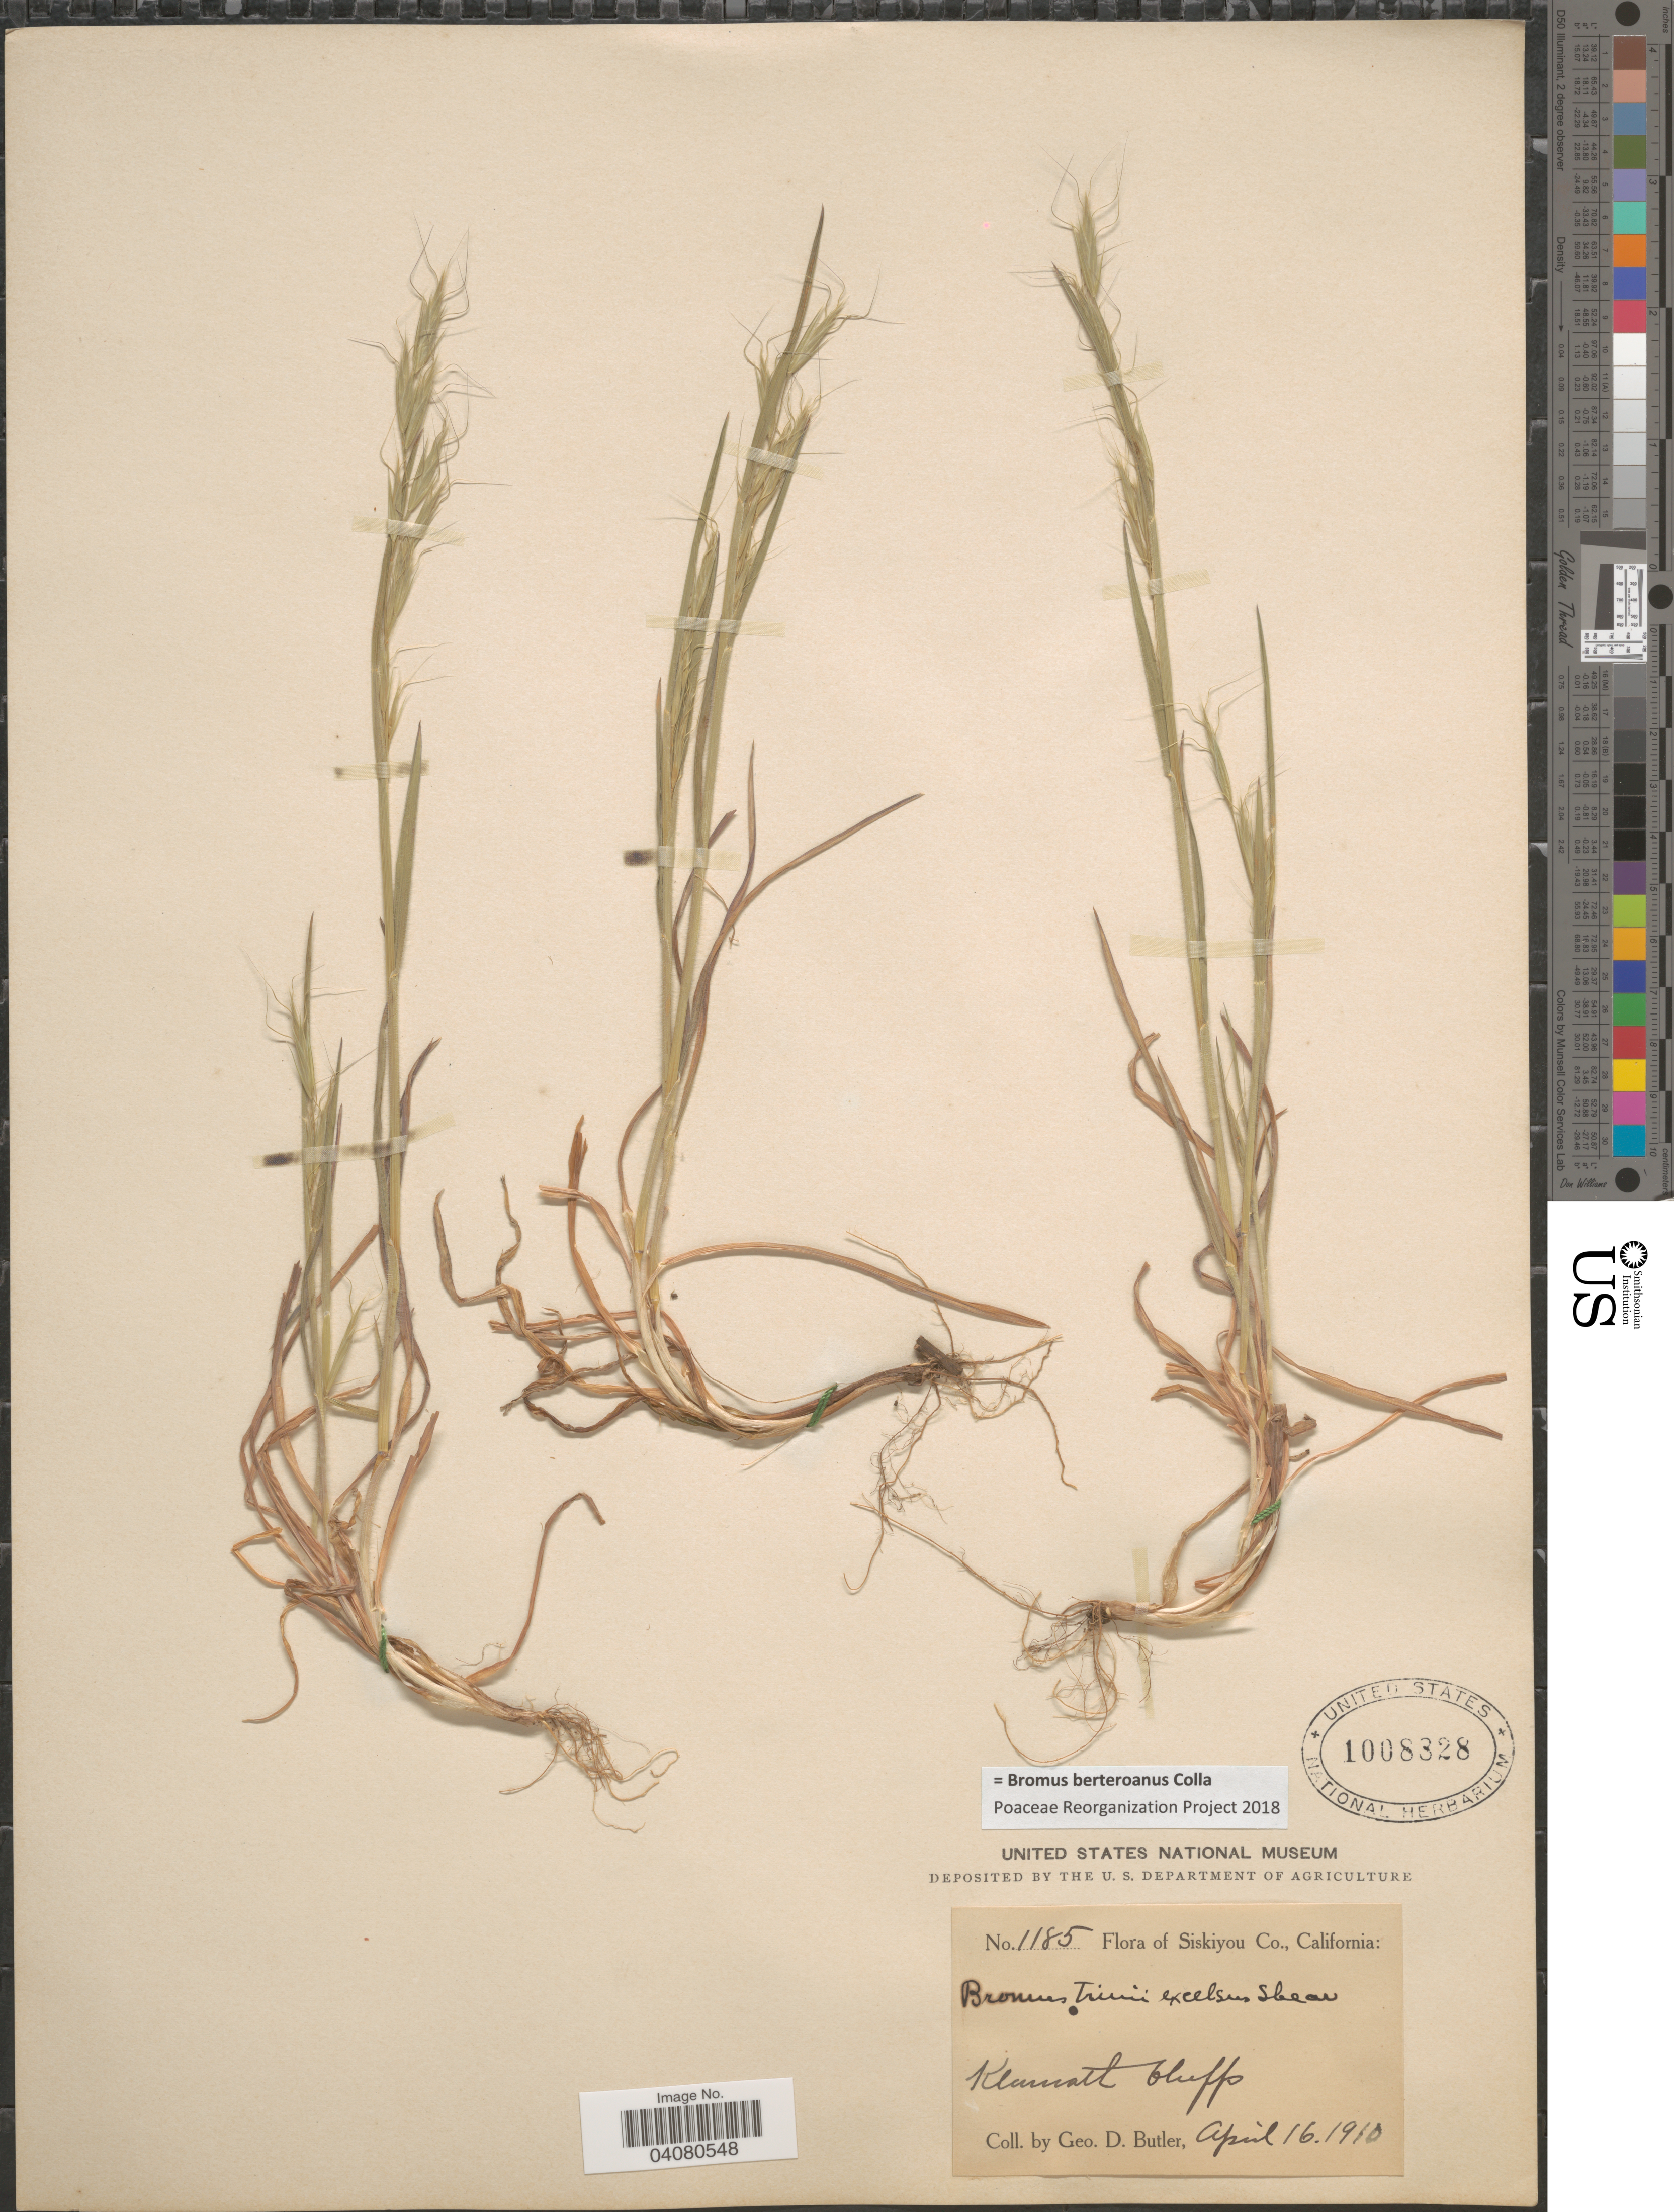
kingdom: Plantae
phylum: Tracheophyta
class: Liliopsida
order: Poales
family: Poaceae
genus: Bromus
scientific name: Bromus berteroanus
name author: Colla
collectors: G. D. Butler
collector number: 1185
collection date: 1910-04-16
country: United States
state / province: California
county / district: Siskiyou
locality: Siskiyou Co. Klamath bluffs.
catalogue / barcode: US 1008828